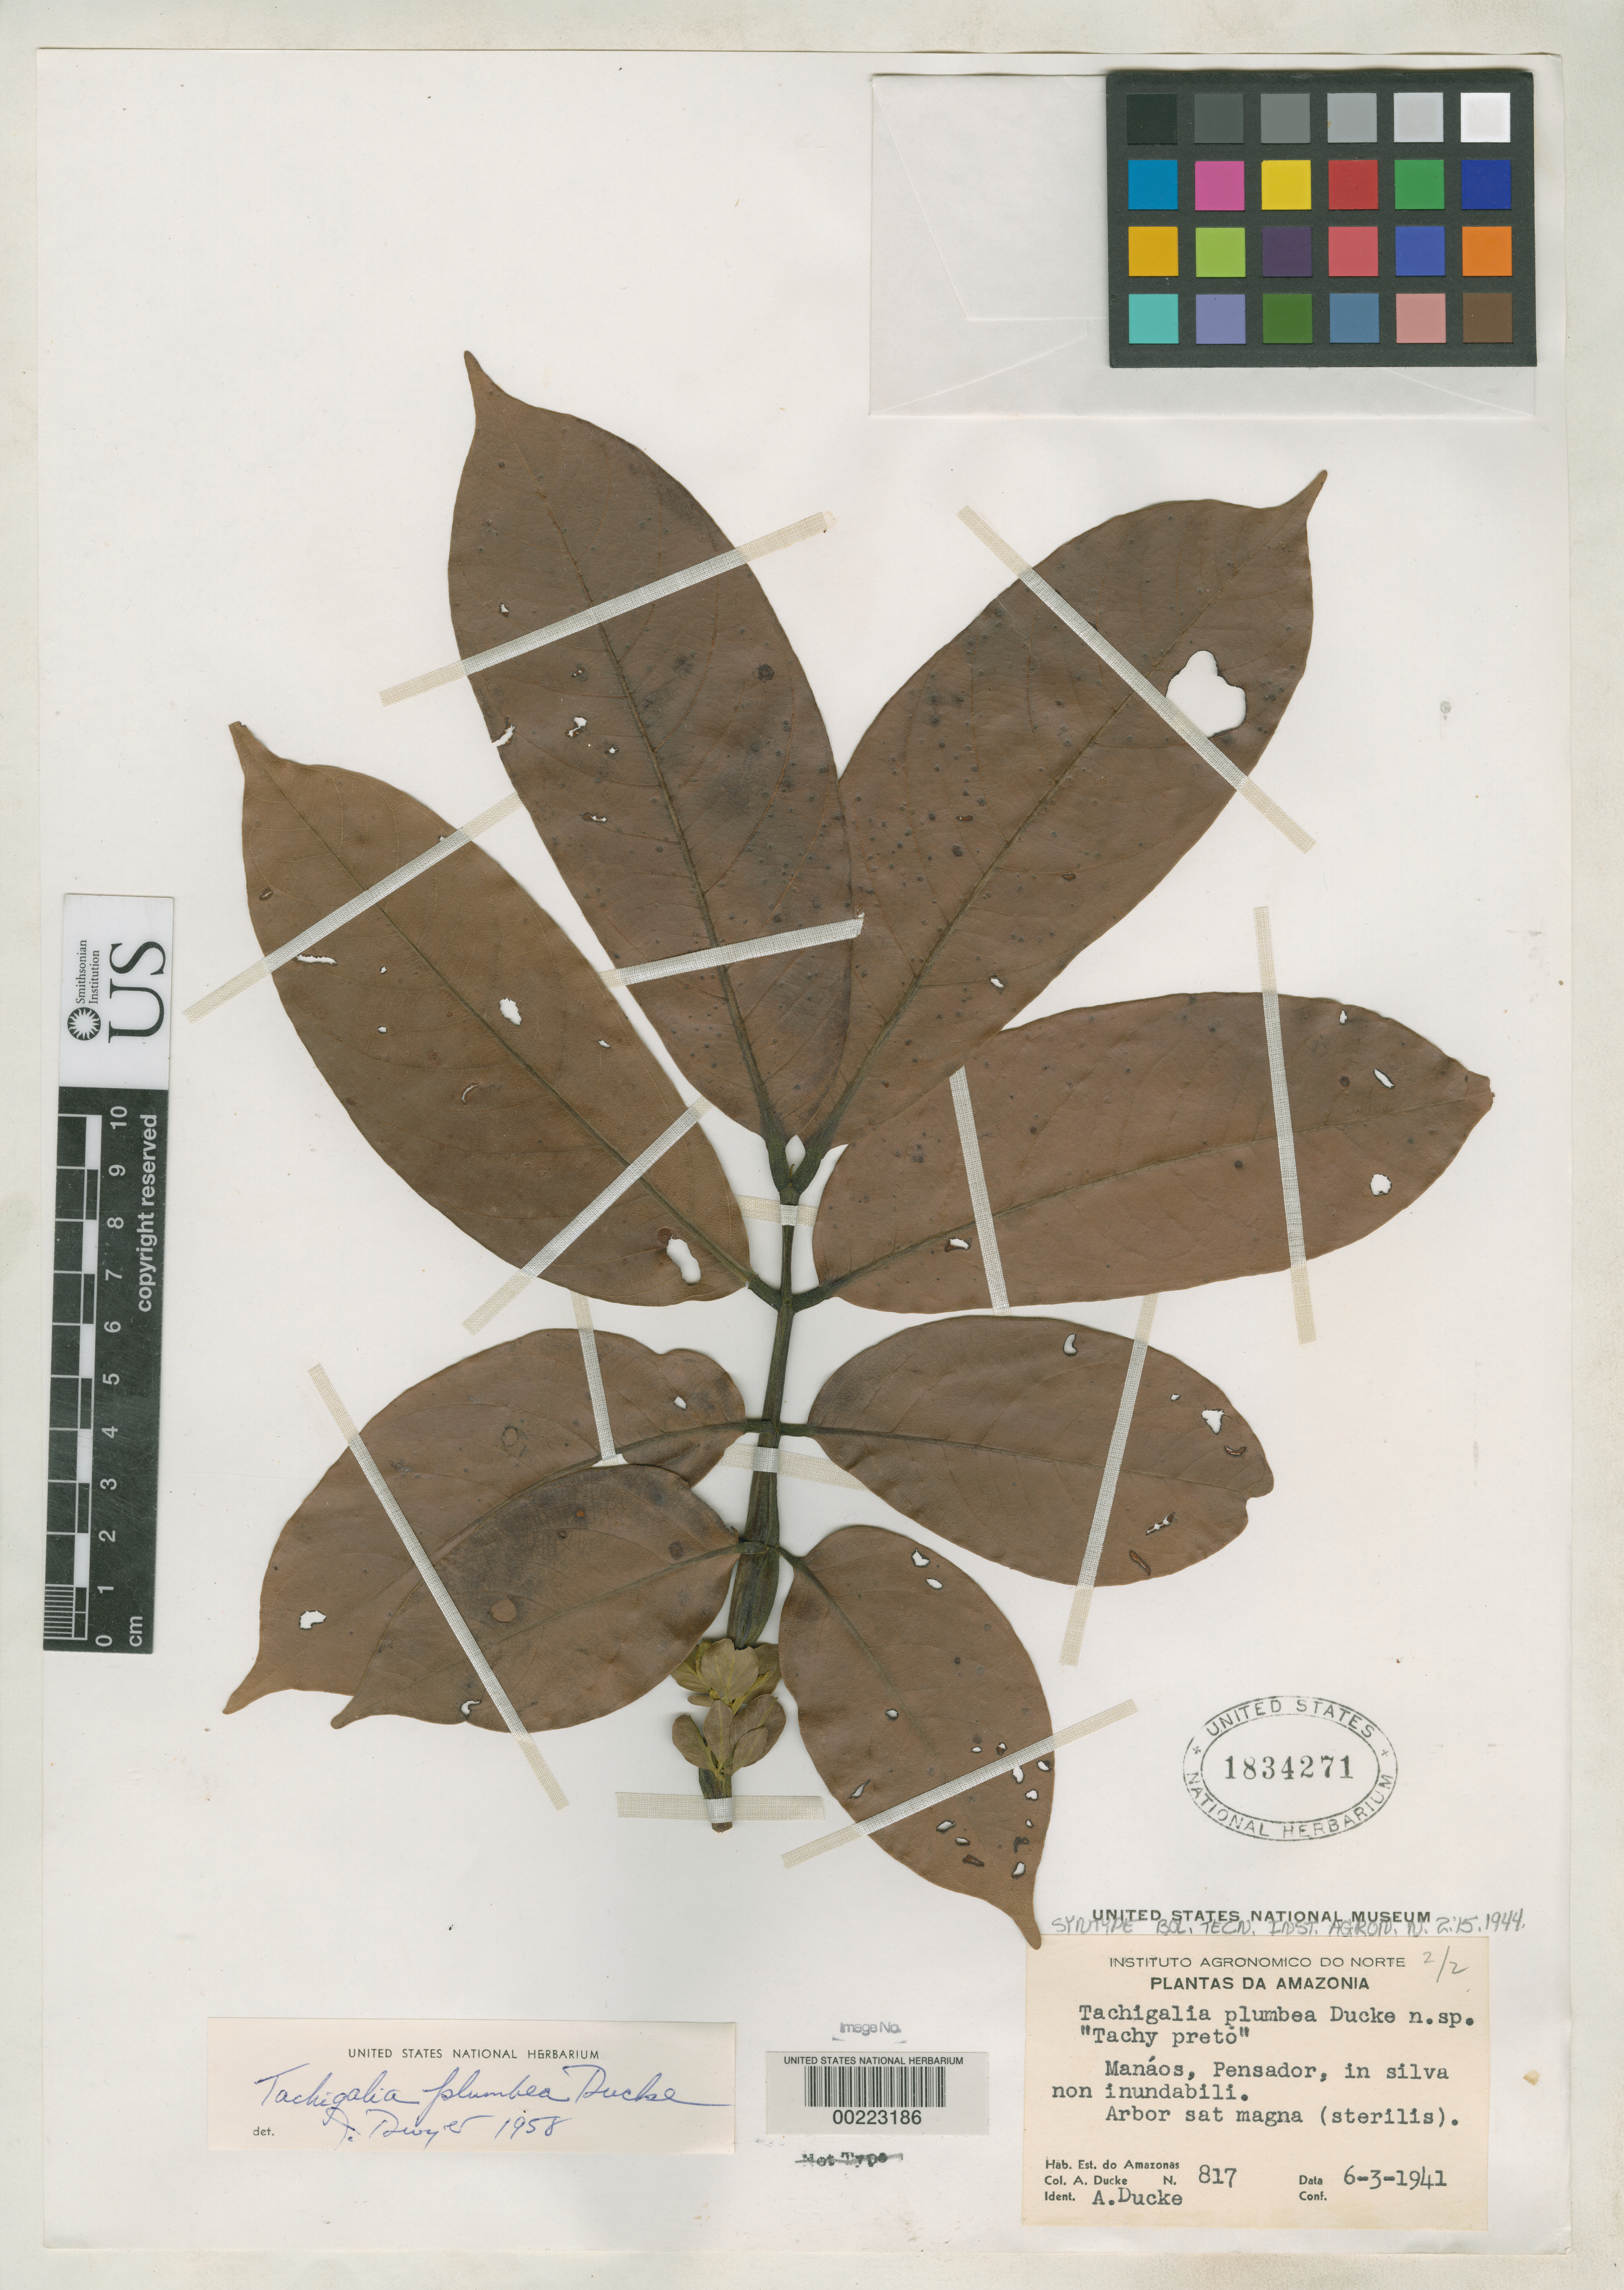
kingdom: Plantae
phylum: Tracheophyta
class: Magnoliopsida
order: Fabales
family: Fabaceae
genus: Tachigali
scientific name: Tachigali plumbea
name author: Ducke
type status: Isosyntype; Isolectotype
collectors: A. Ducke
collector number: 817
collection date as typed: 6-3-1941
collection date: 1941-03-06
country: Brazil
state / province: Amazonas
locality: Manaos, Pensador.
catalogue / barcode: US 1834271